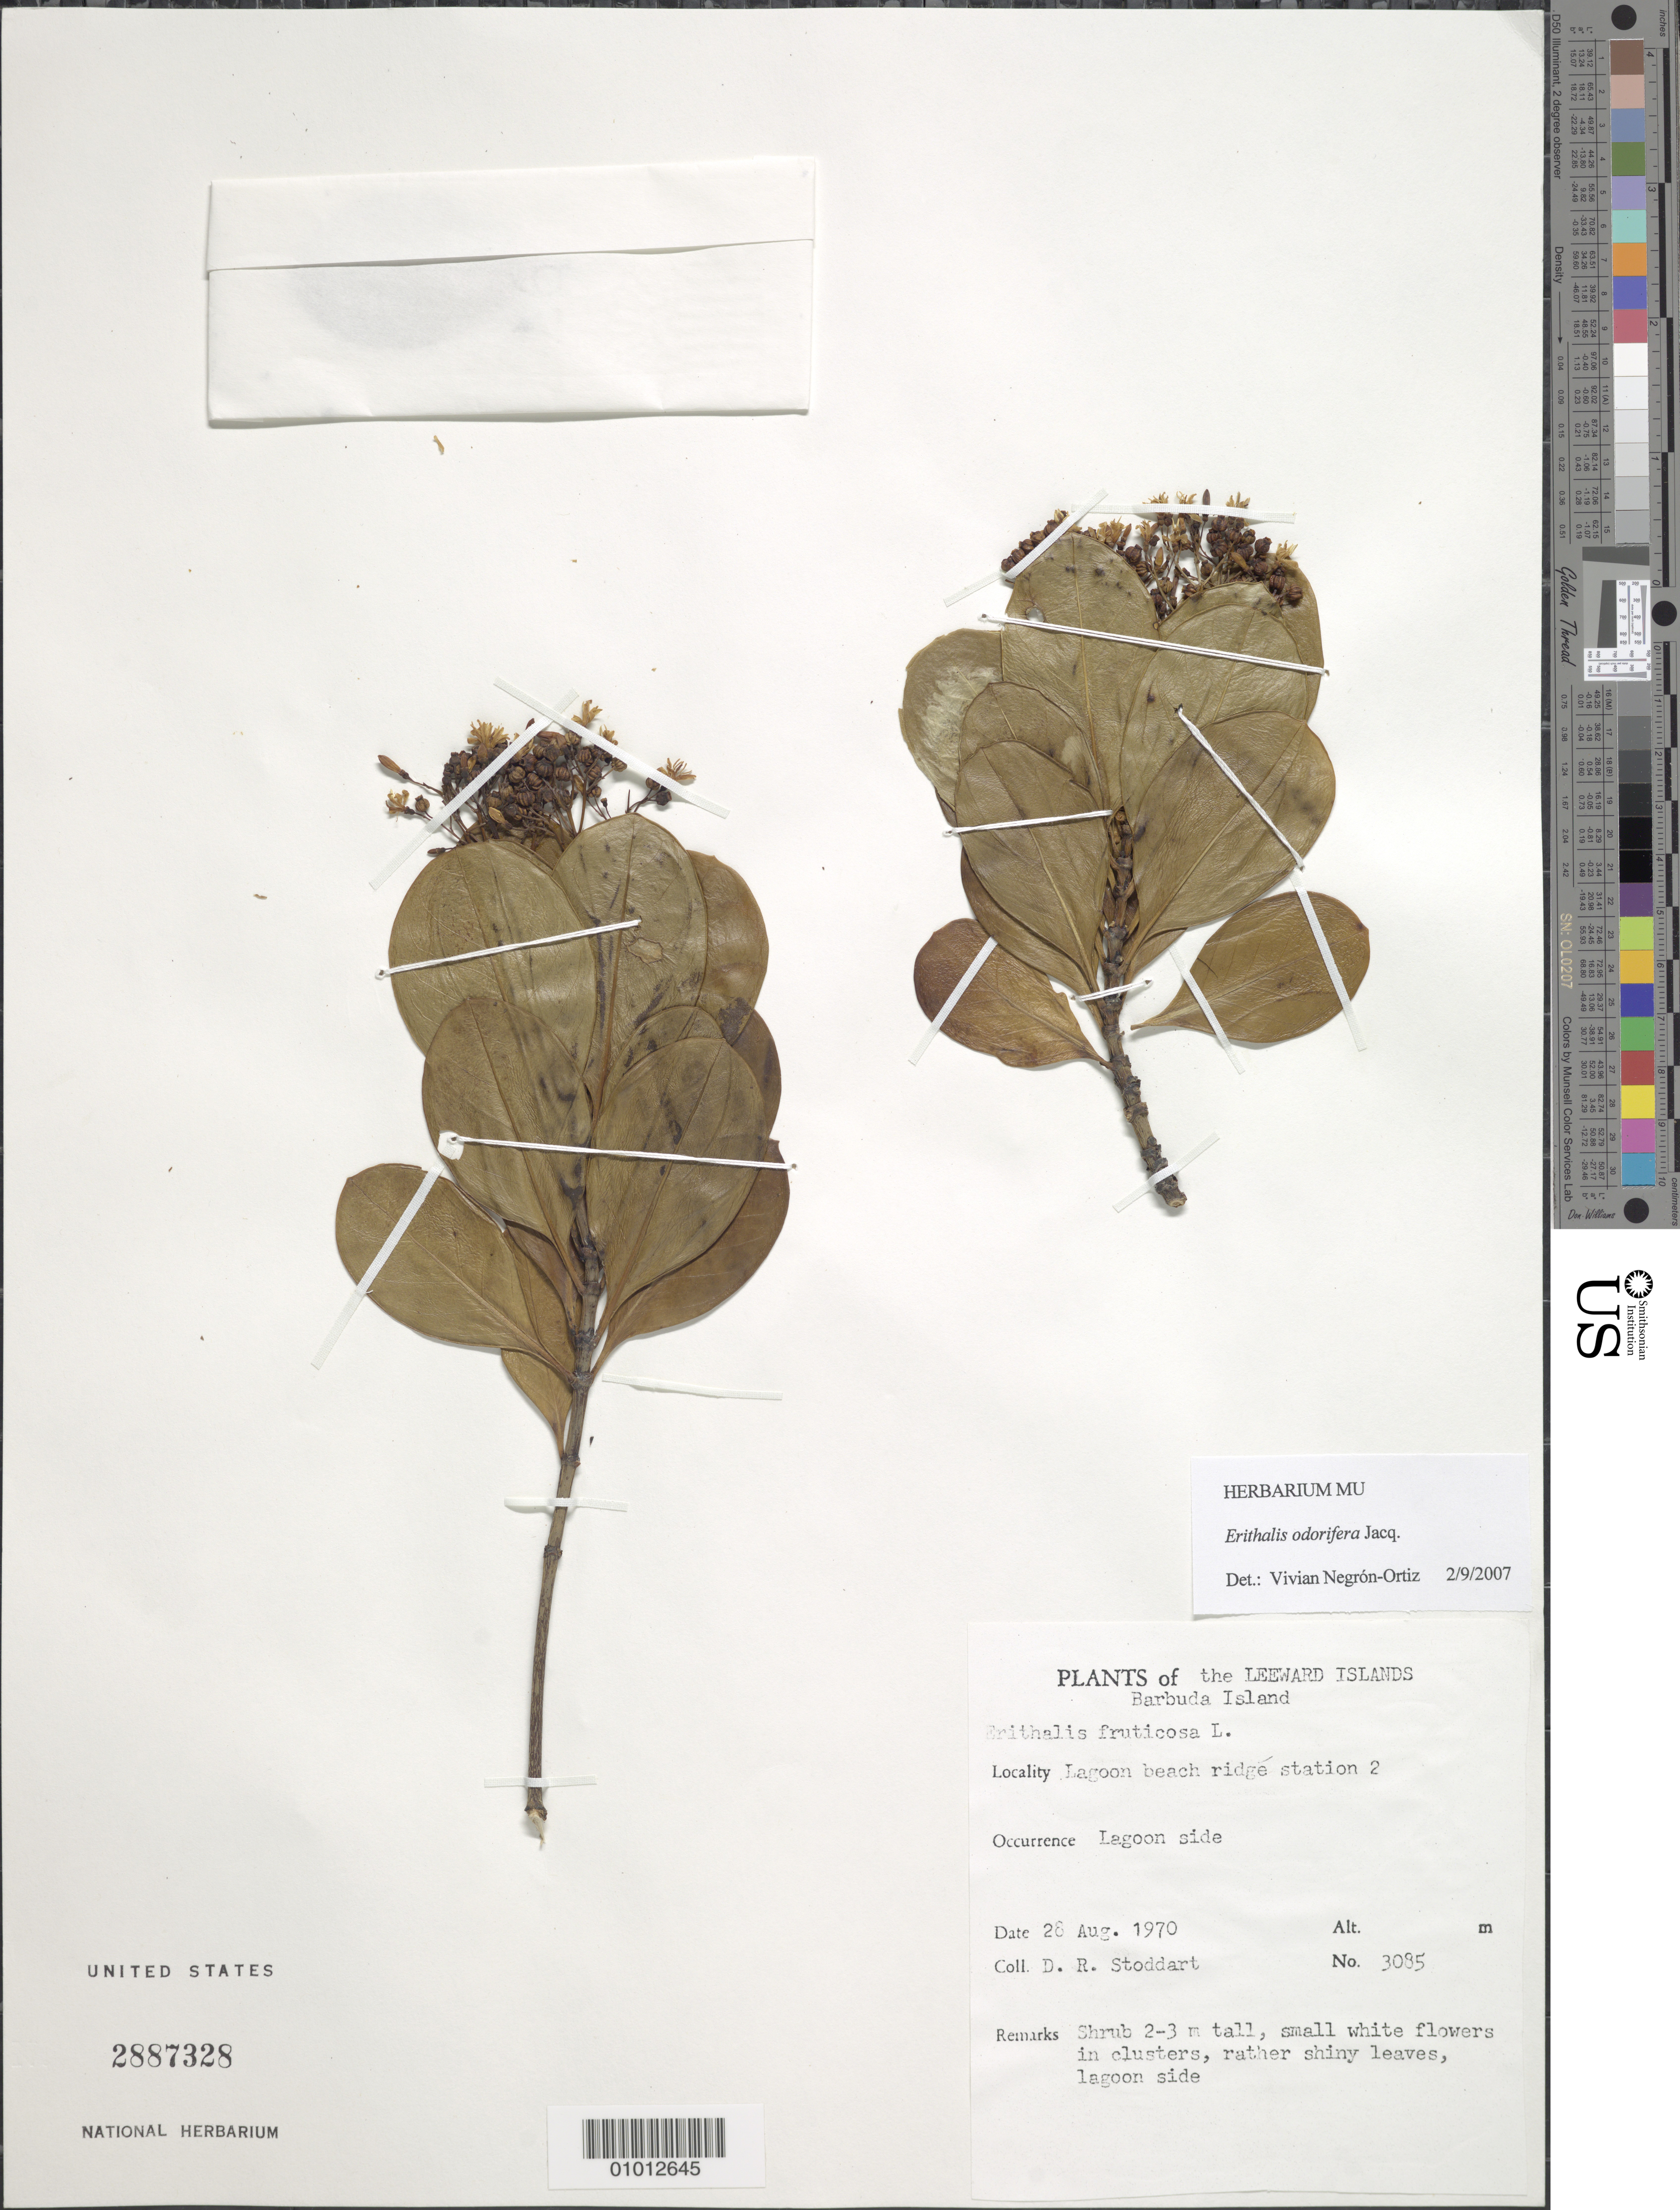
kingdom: Plantae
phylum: Tracheophyta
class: Magnoliopsida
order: Gentianales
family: Rubiaceae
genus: Erithalis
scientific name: Erithalis odorifera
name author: Jacq.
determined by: Negrón-Ortiz, V.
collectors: D. R. Stoddart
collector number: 3085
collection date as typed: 28 Aug 1970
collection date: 1970-08-28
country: Antigua and Barbuda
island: Barbuda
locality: Lagoon beach ridge station 2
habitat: Lagoon side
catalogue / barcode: US 2887328